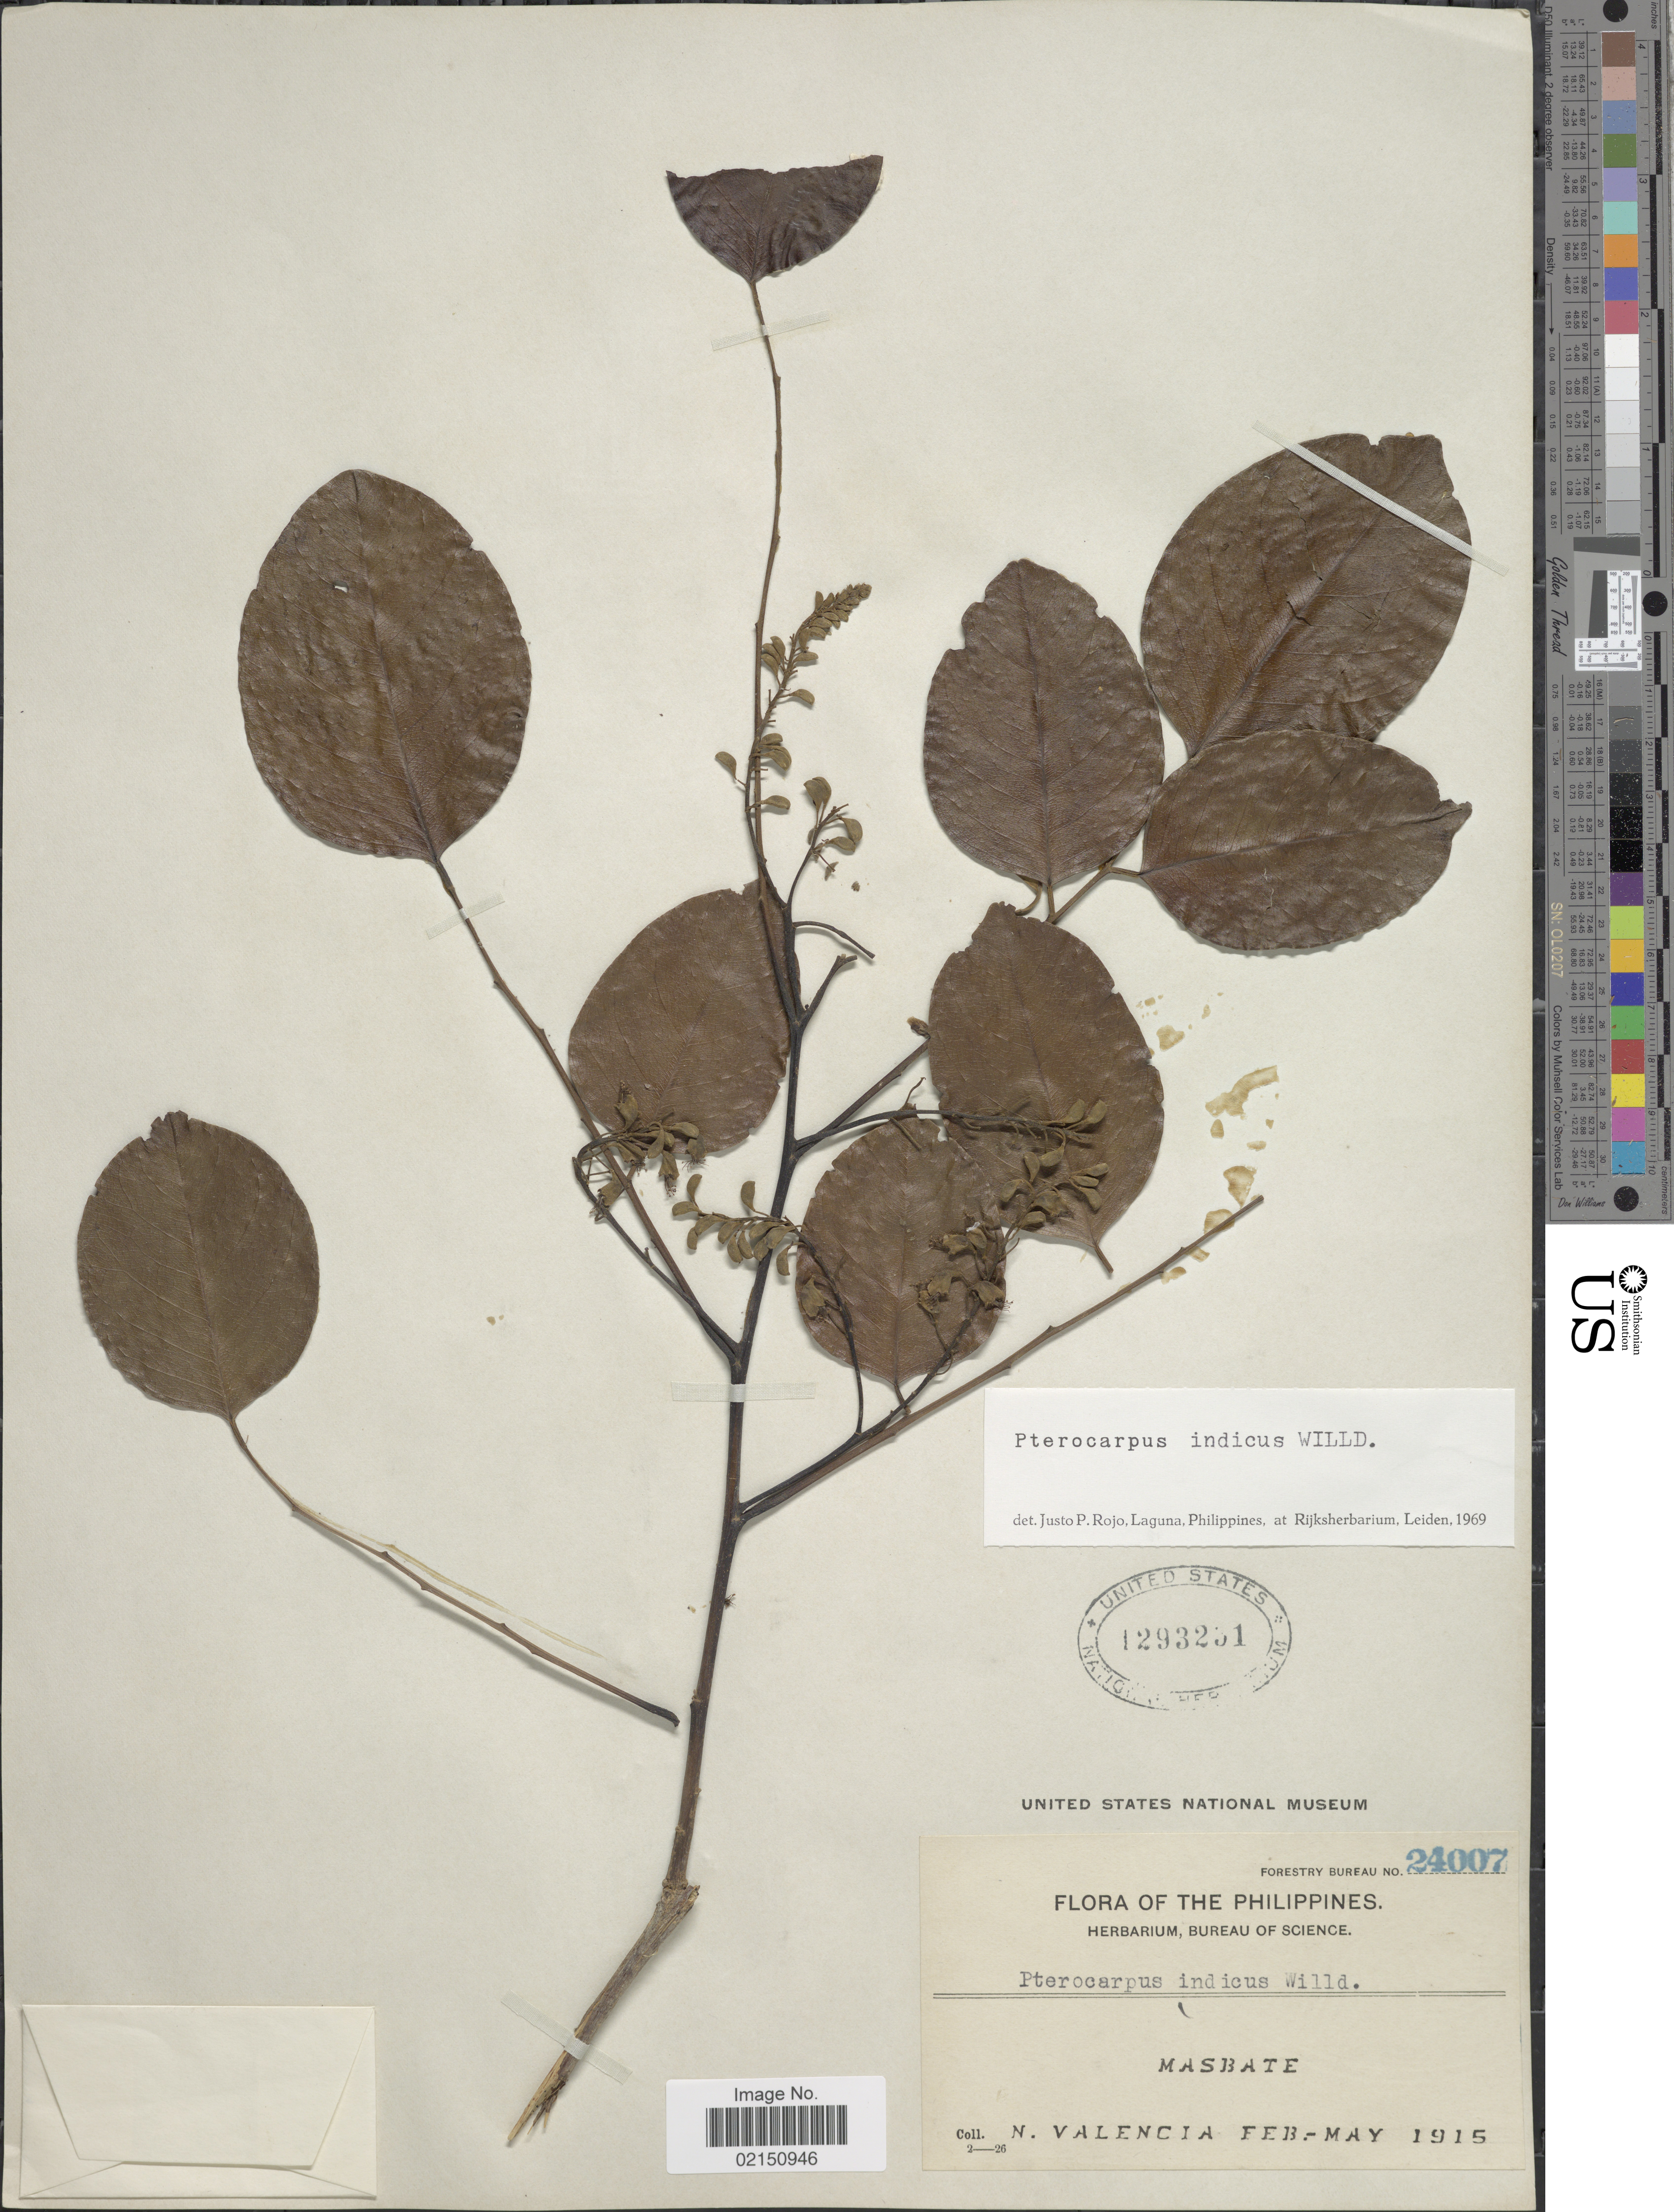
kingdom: Plantae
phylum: Tracheophyta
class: Magnoliopsida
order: Fabales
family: Fabaceae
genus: Pterocarpus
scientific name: Pterocarpus indicus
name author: Willd.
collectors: N. Valencia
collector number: Forestry Bureau 24007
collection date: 1915-02/1915-05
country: Philippines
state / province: Bicol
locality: Masbate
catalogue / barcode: US 1293231